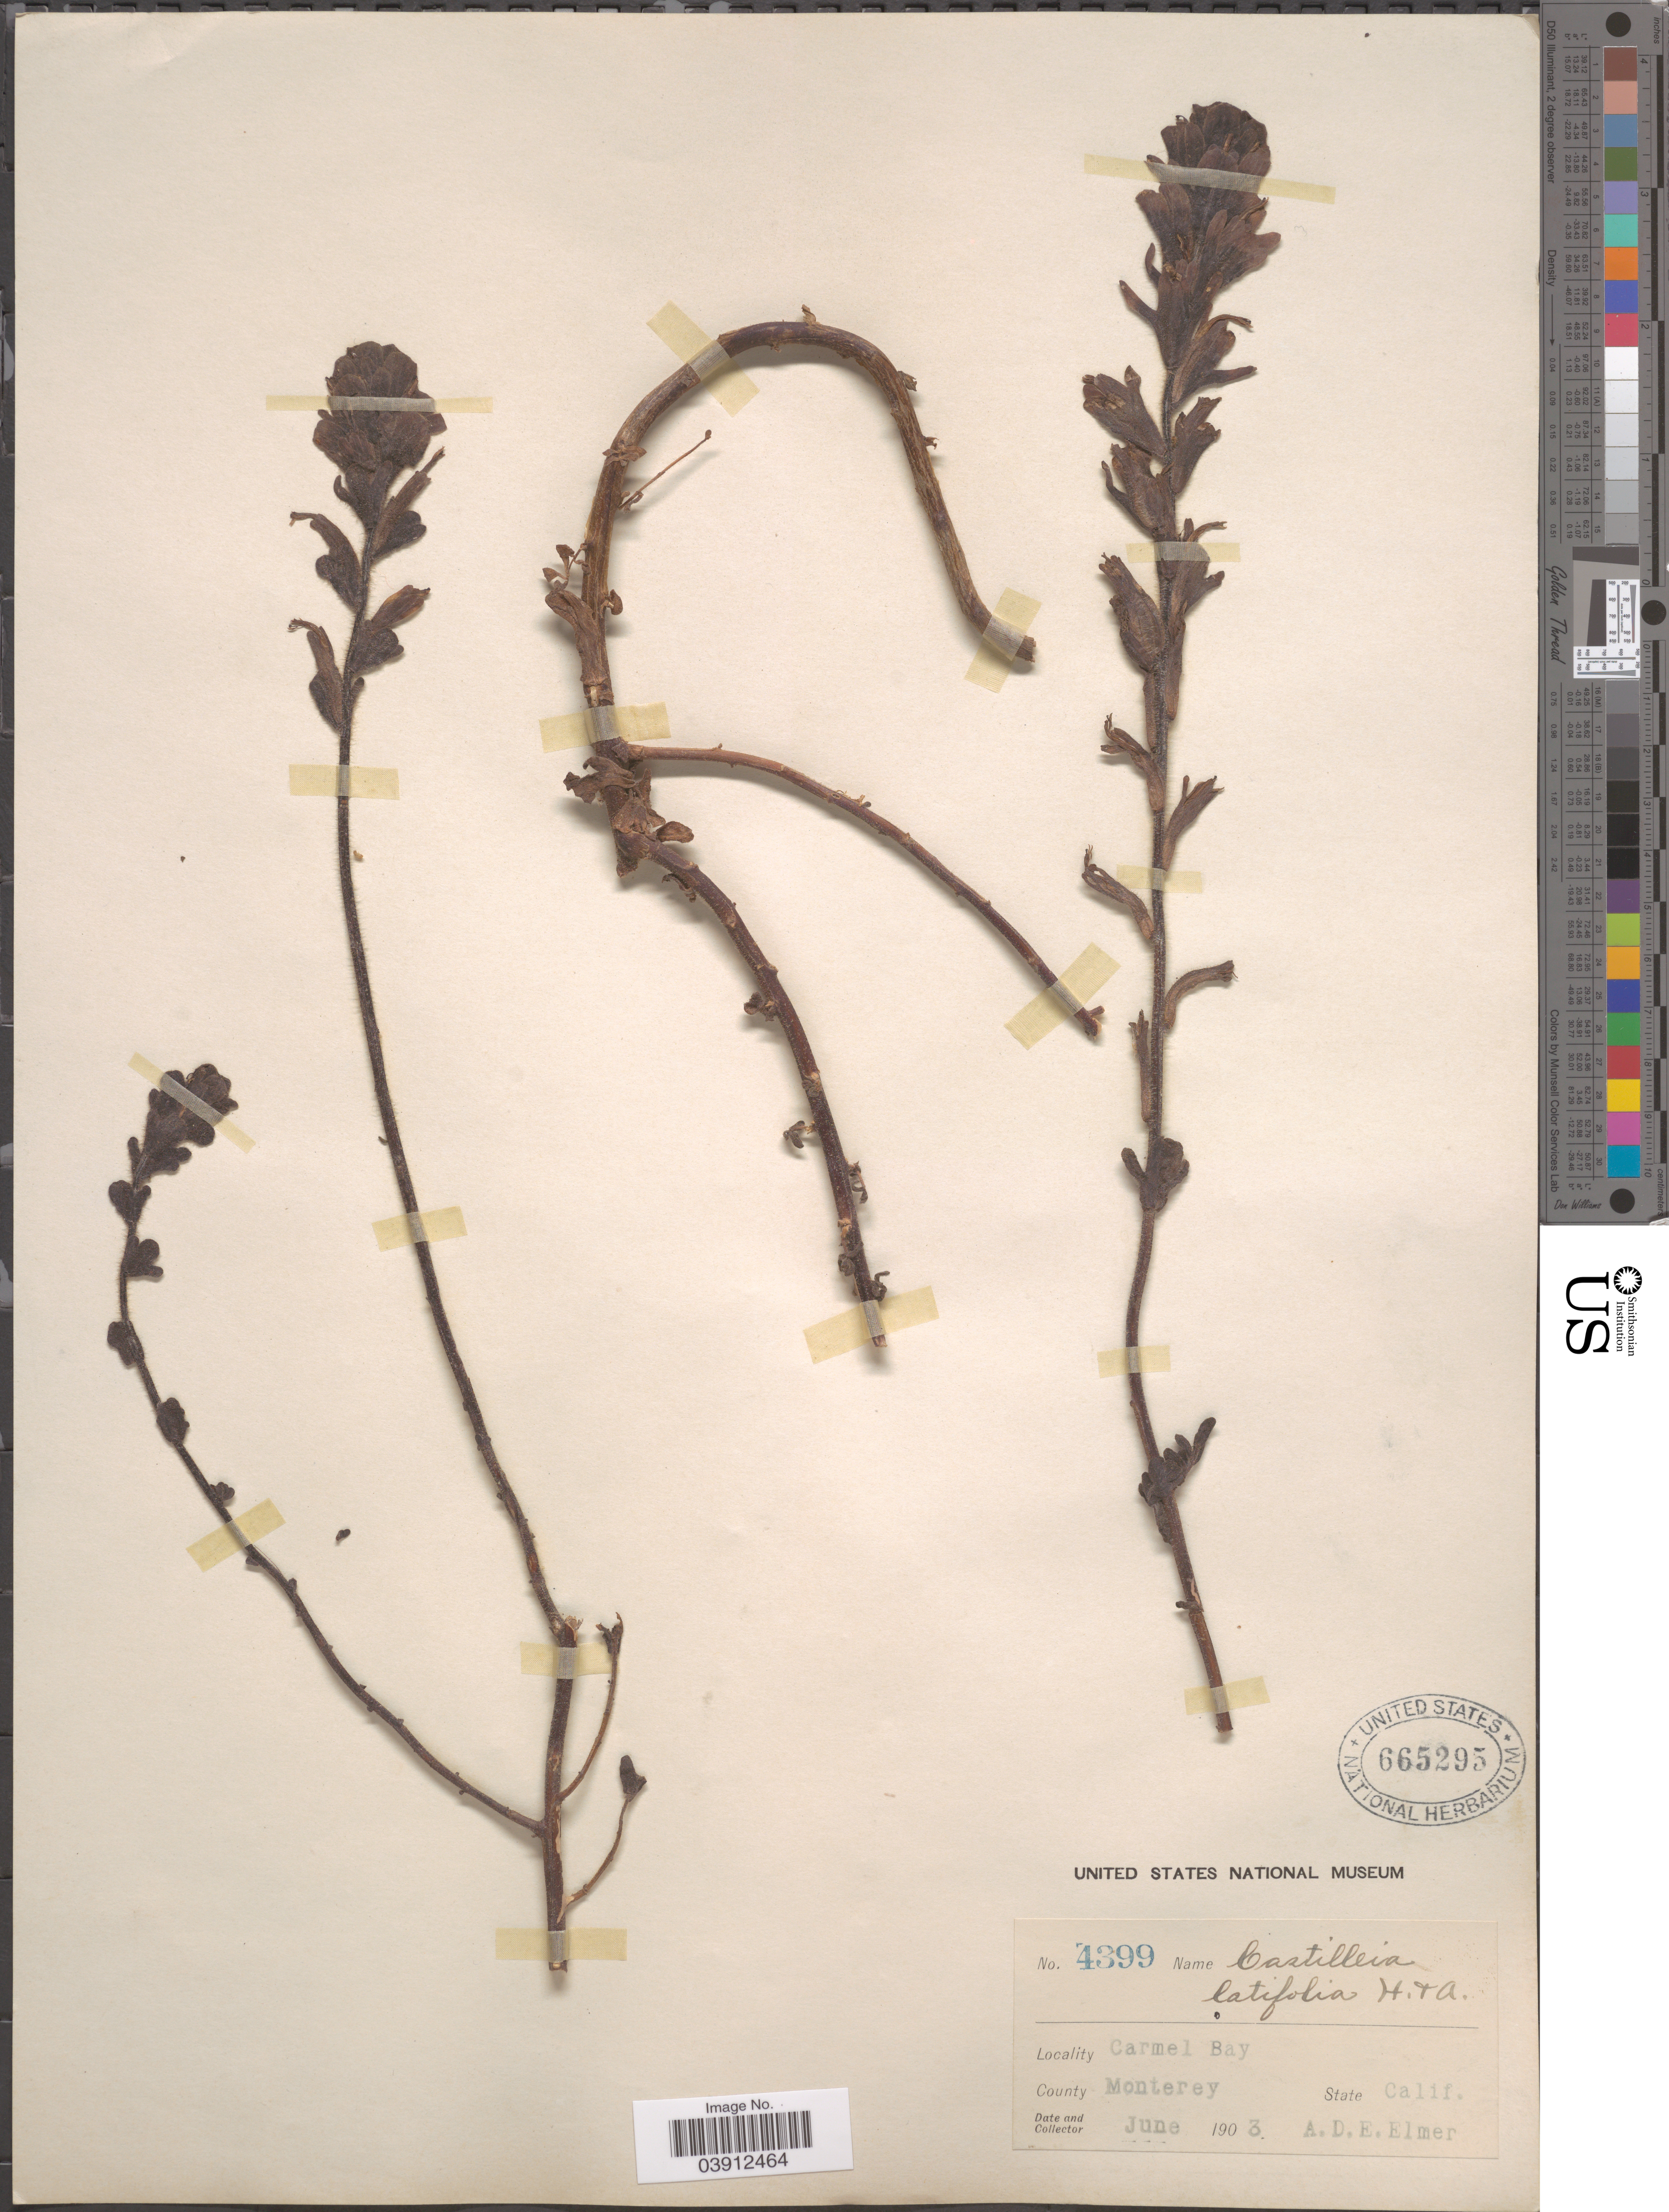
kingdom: Plantae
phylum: Tracheophyta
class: Magnoliopsida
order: Lamiales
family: Orobanchaceae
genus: Castilleja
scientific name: Castilleja latifolia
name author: Hook. & Arn.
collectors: A. D. E. Elmer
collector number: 4399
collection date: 1903-06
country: United States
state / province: California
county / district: Monterey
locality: Carmel Bay. County Monterey.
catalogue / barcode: US 665295